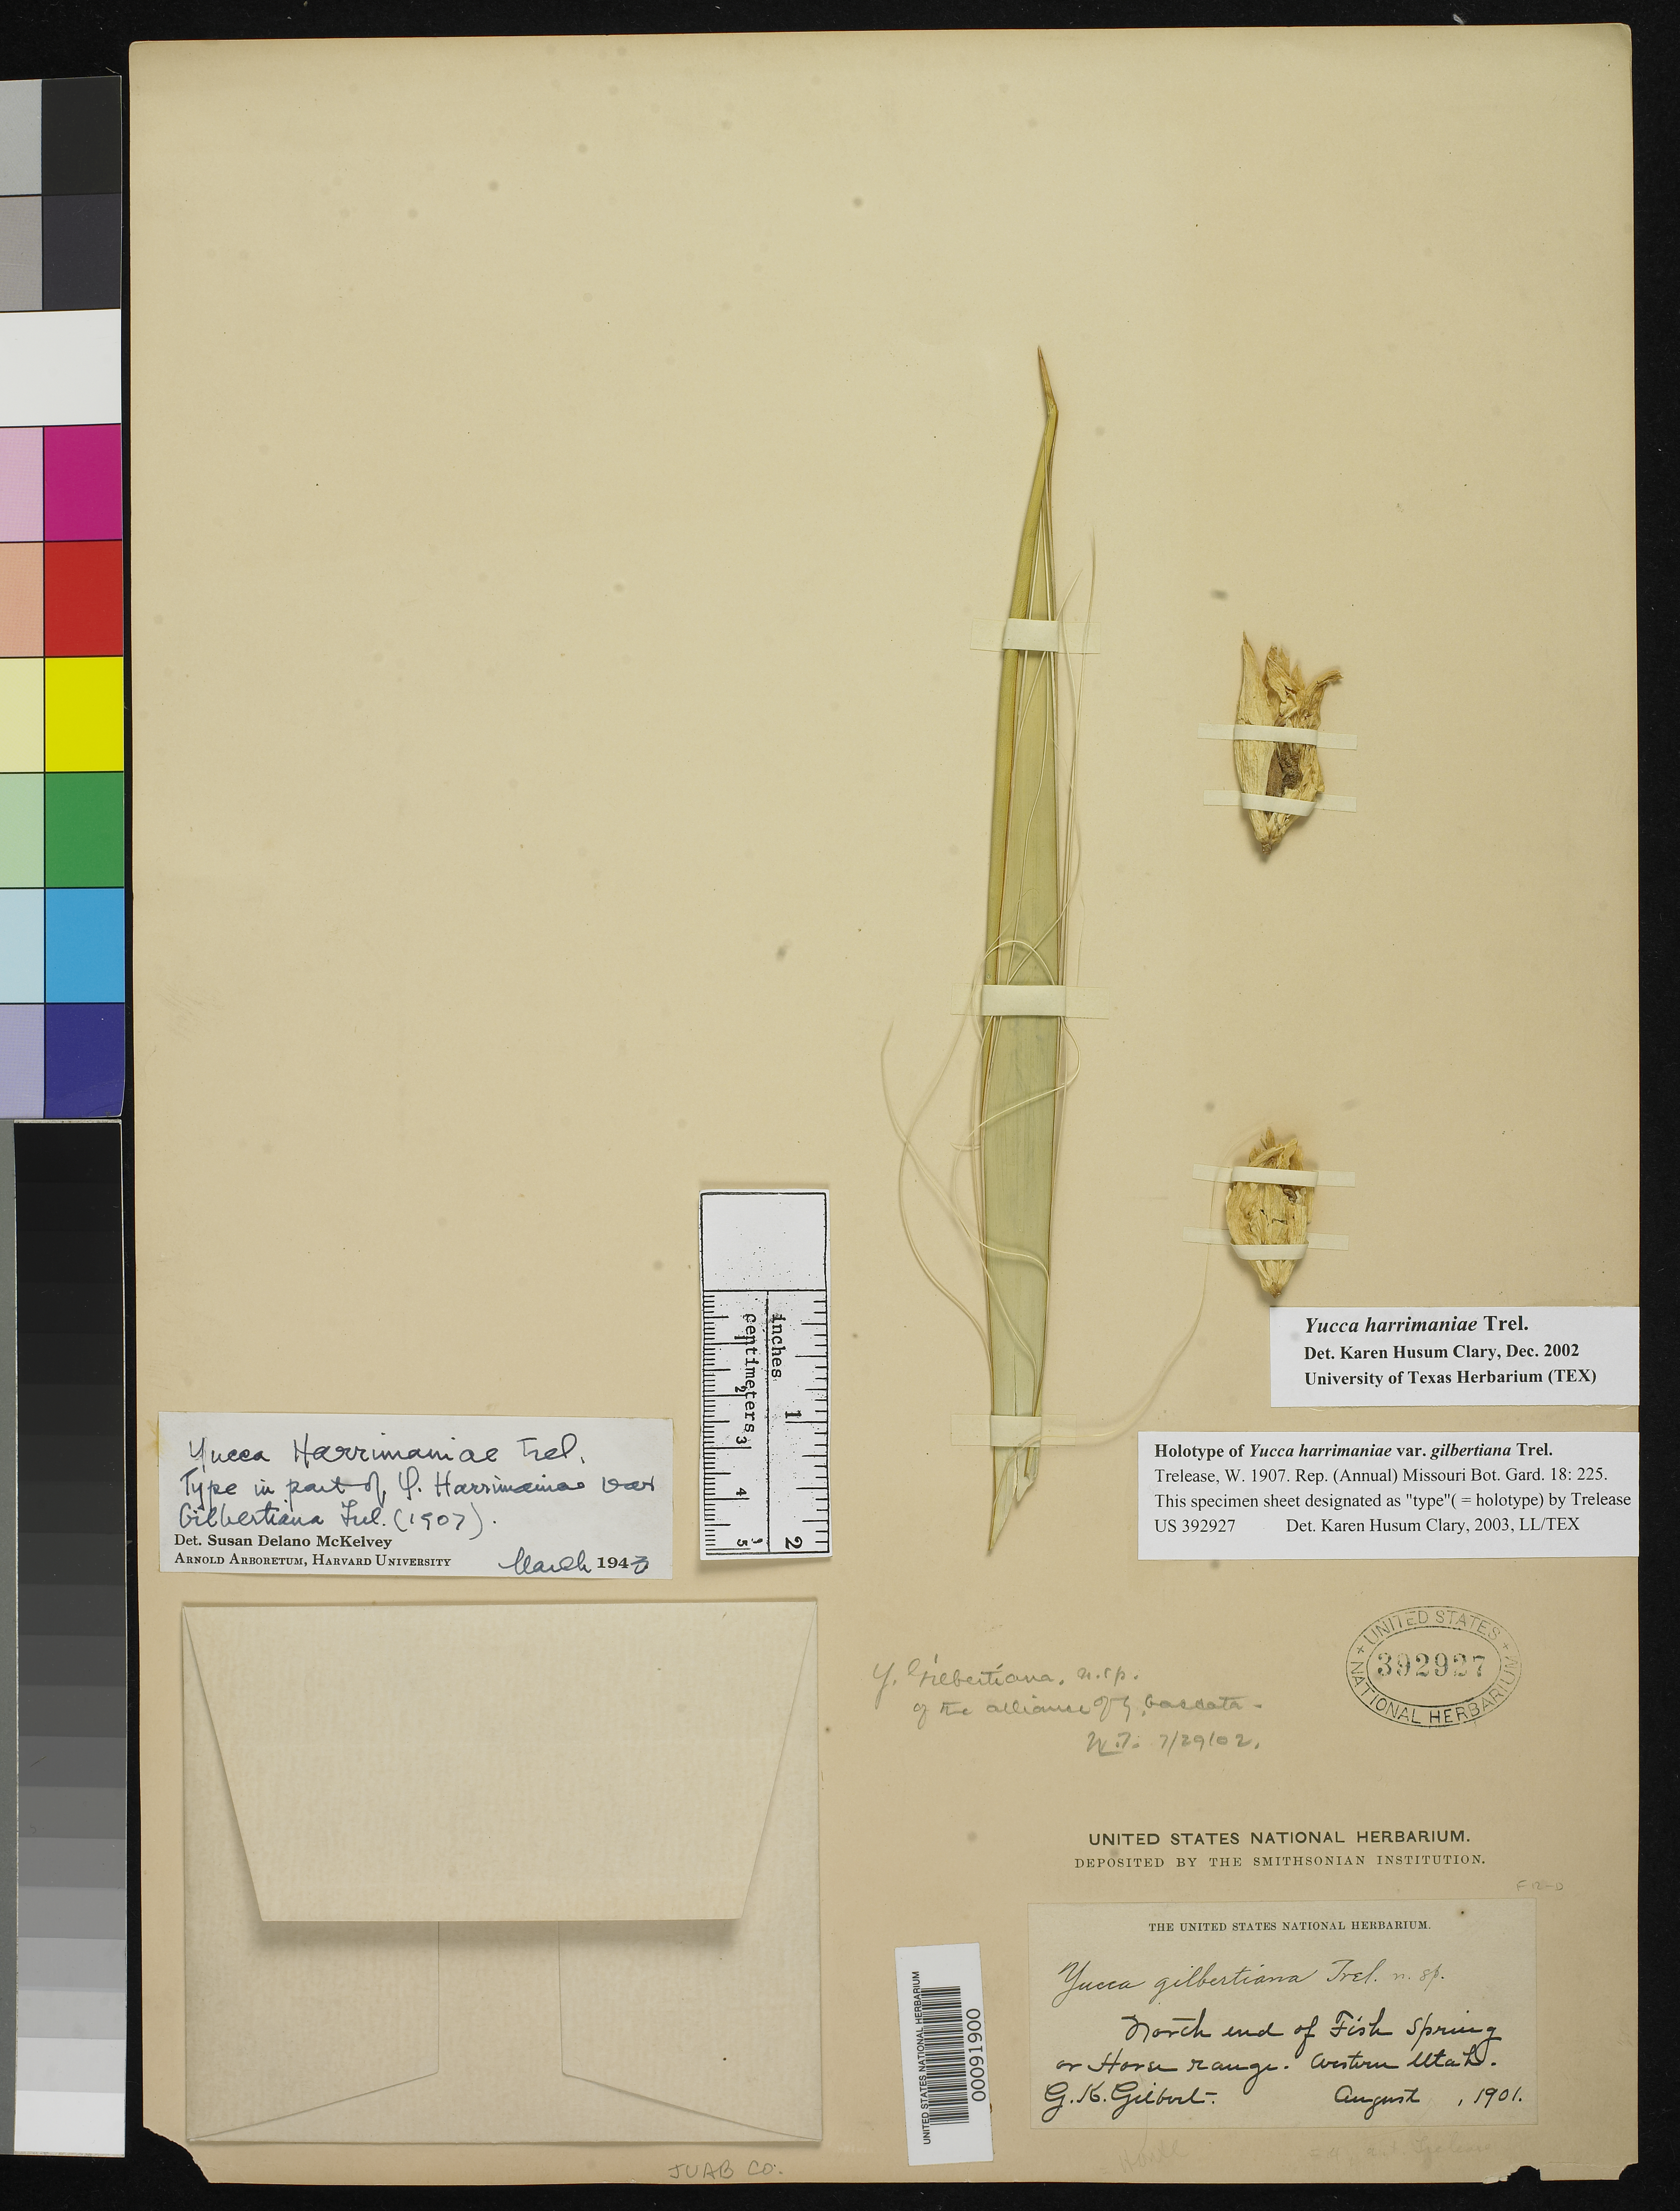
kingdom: Plantae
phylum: Tracheophyta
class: Liliopsida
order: Asparagales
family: Asparagaceae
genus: Yucca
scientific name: Yucca harrimaniae var. gilbertiana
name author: Trel.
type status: Holotype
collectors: G. K. Gilbert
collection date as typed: August 1901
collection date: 1901-08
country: United States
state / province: Utah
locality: North end of Fish Spring, western Utah.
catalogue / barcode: US 392927